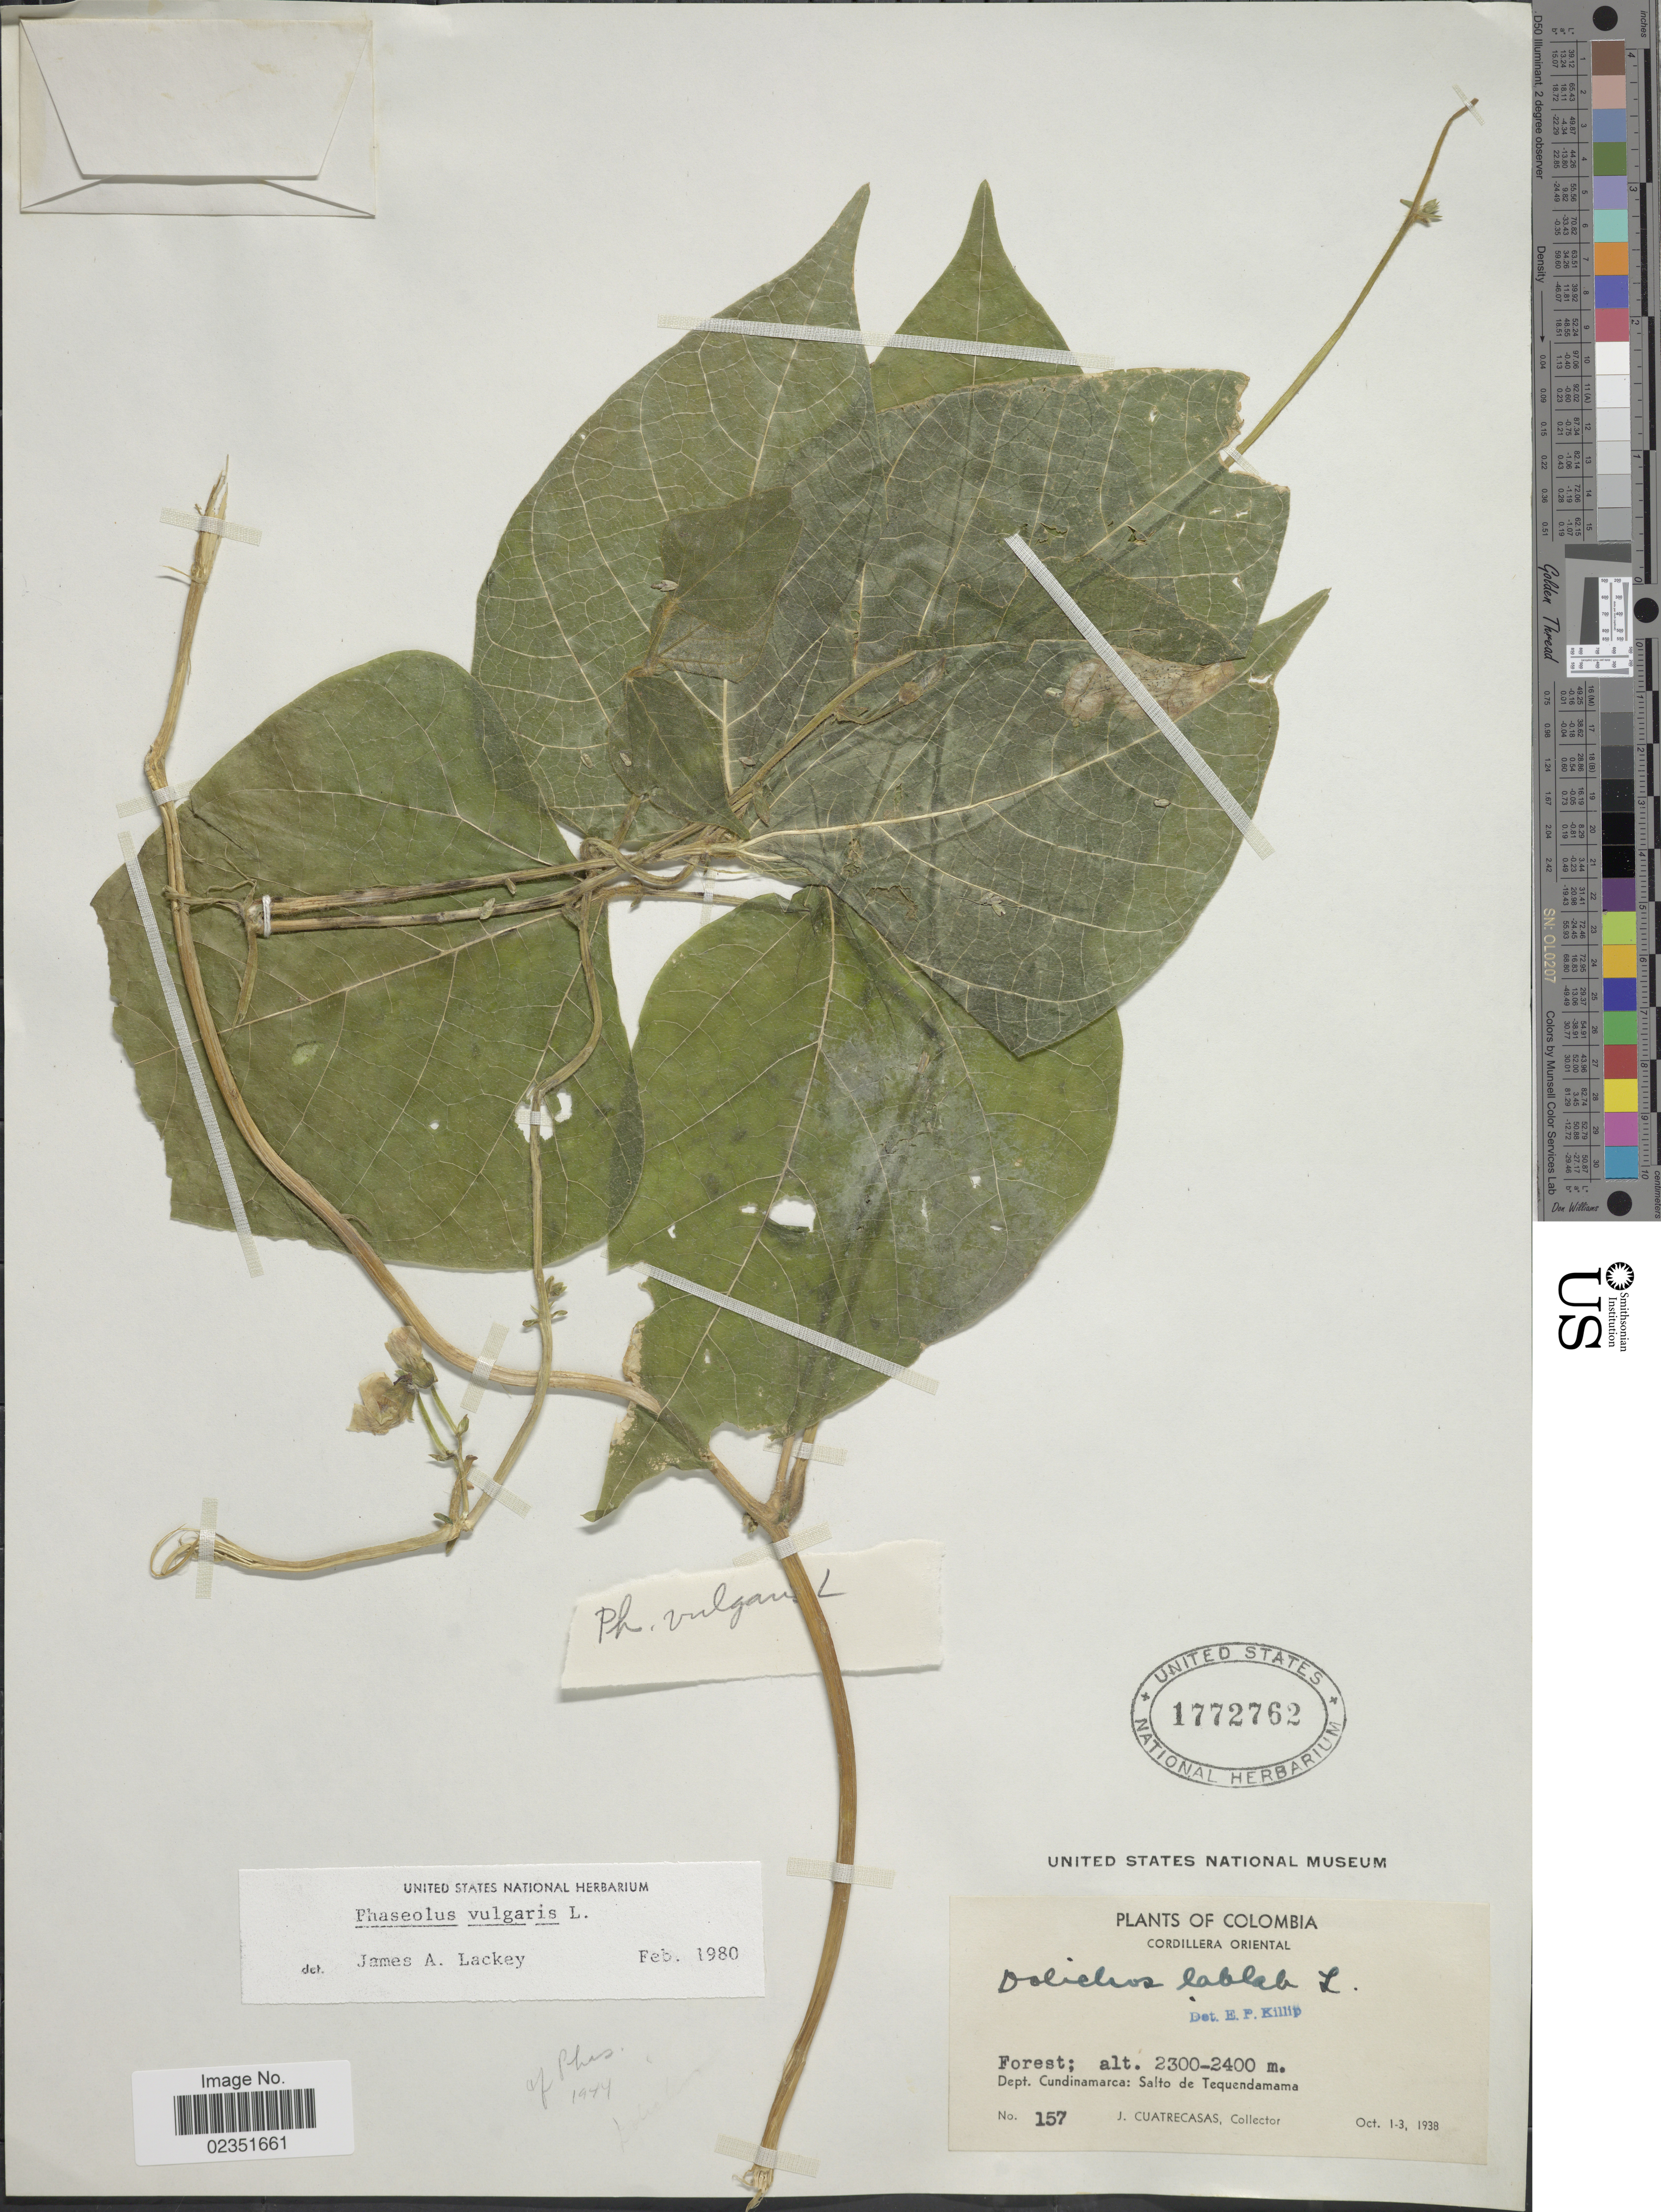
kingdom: Plantae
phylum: Tracheophyta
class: Magnoliopsida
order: Fabales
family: Fabaceae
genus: Phaseolus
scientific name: Phaseolus vulgaris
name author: L.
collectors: J. Cuatrecasas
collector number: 157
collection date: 1938-10-01/1938-10-03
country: Colombia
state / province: Cundinamarca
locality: Cordillera Oriental, Salto de Tequendamama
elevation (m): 2300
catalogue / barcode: US 1772762